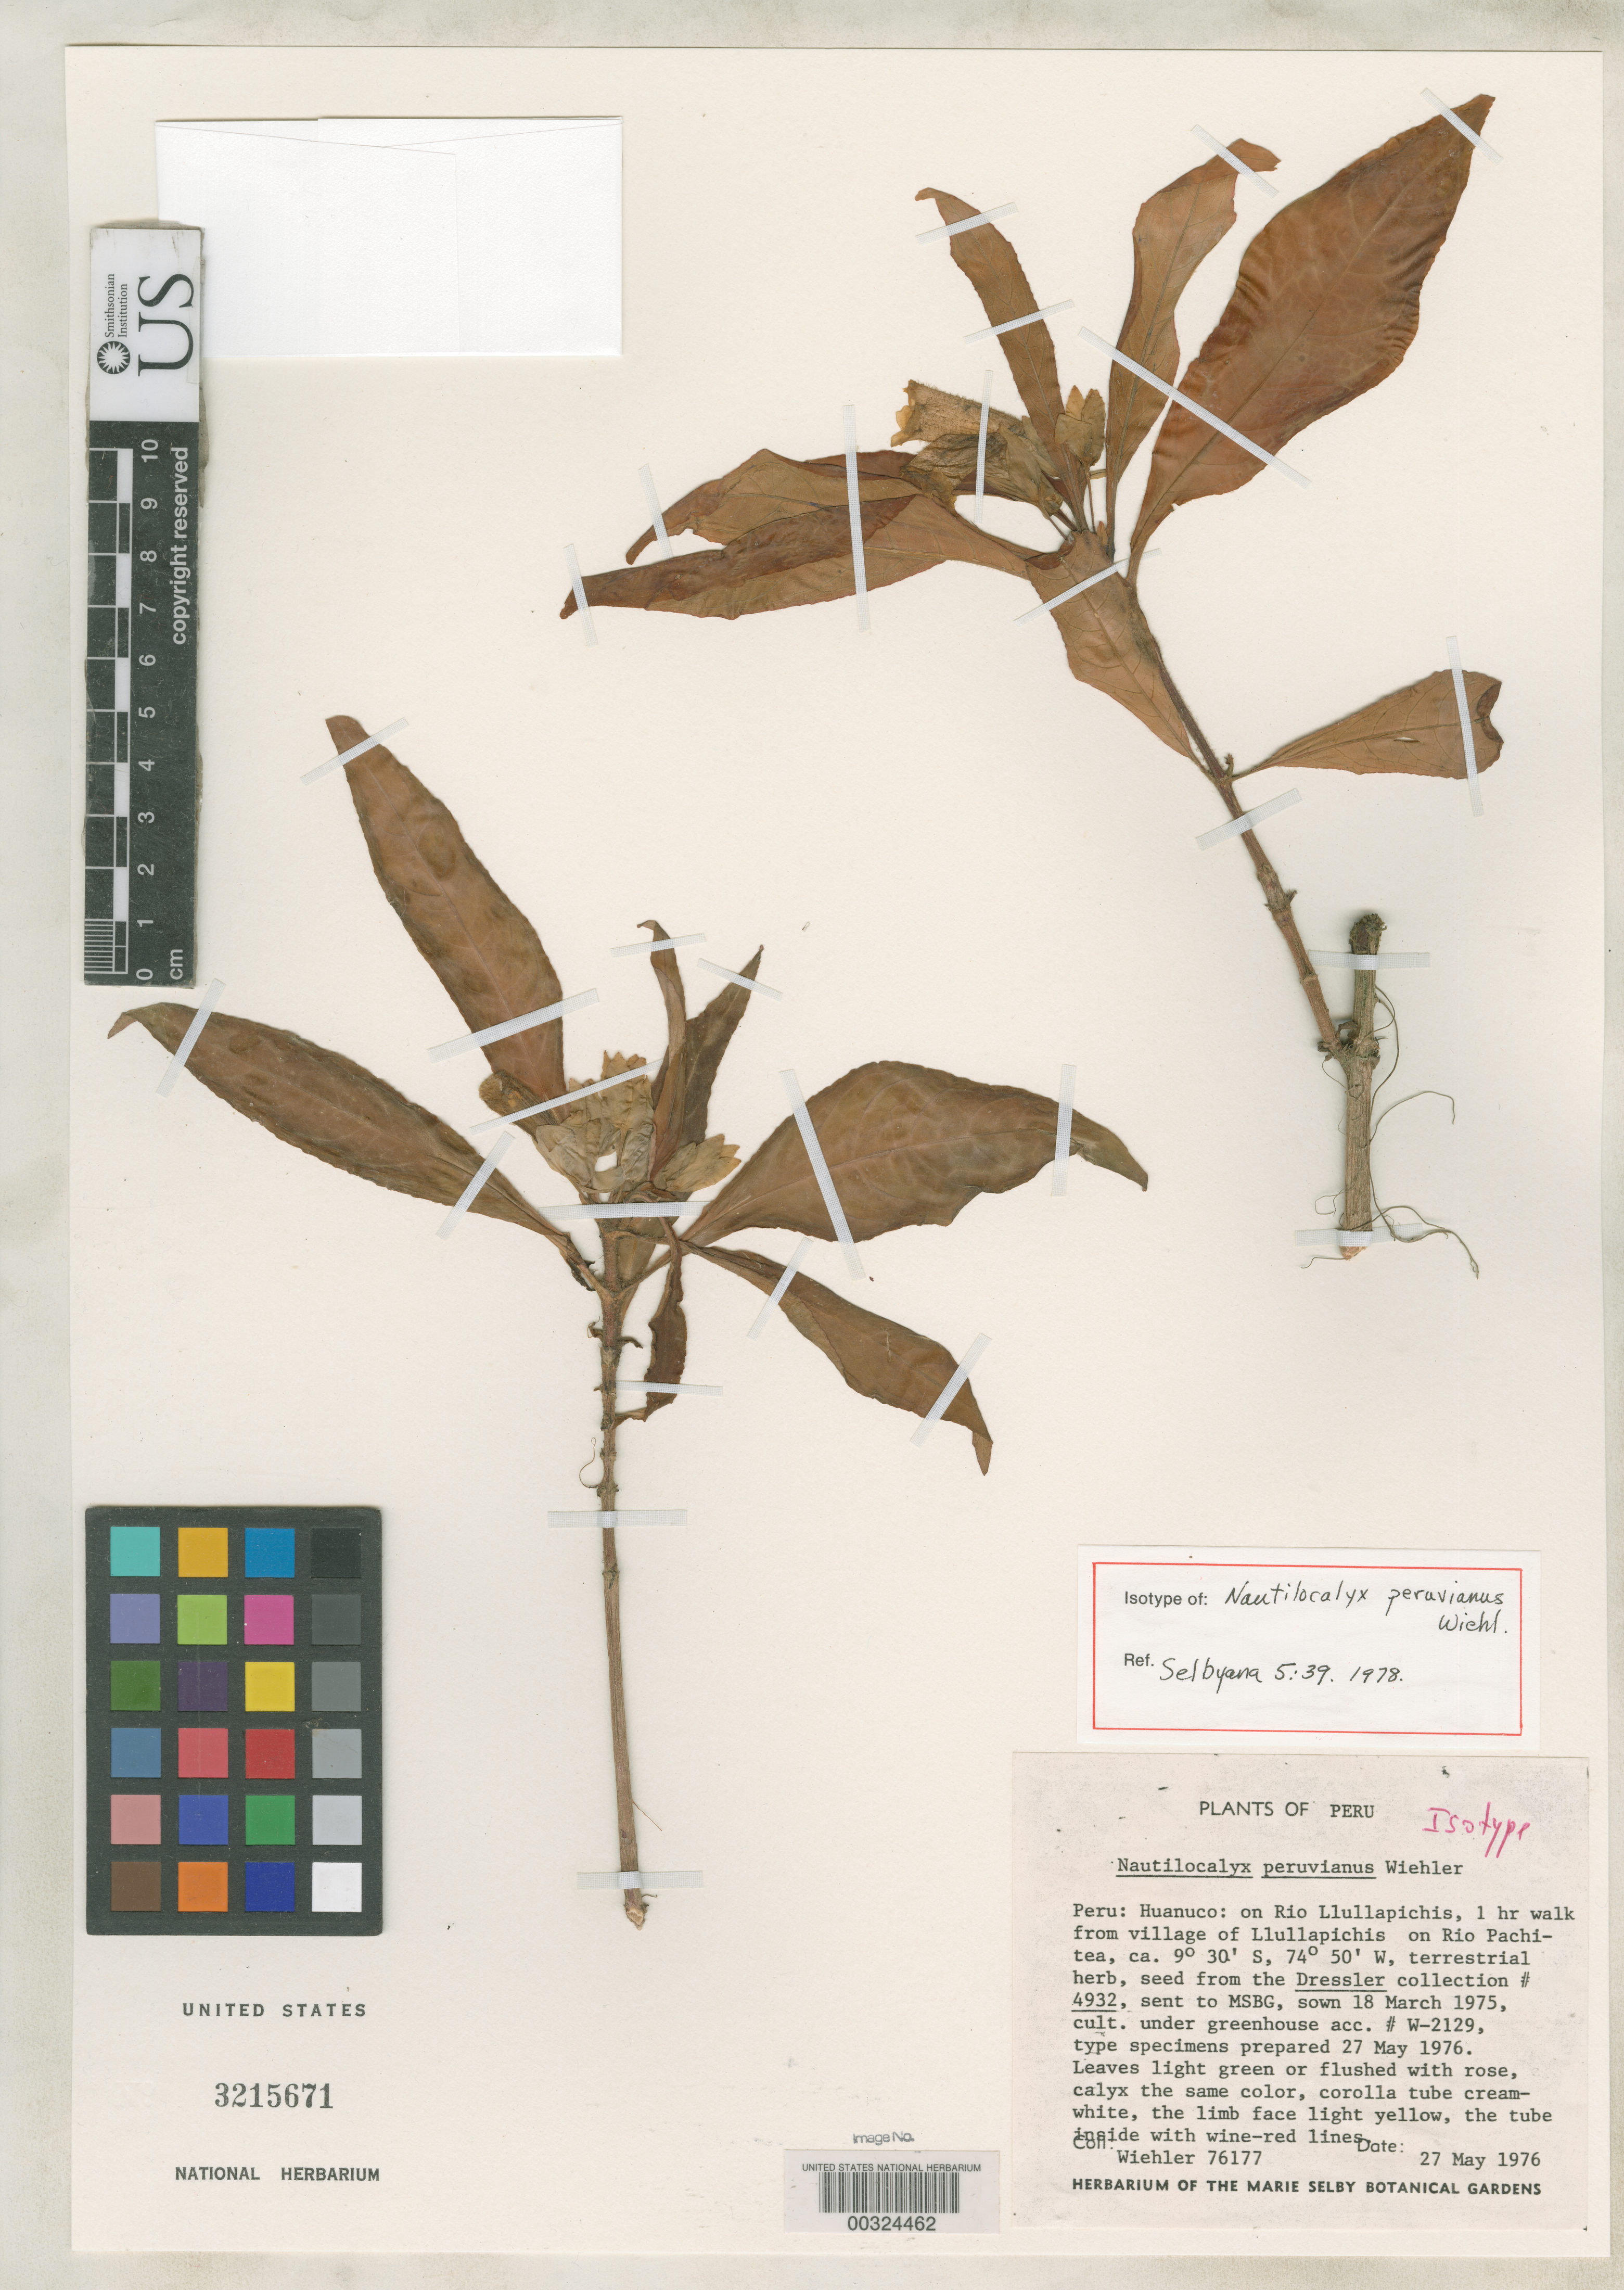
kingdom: Plantae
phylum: Tracheophyta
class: Magnoliopsida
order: Lamiales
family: Gesneriaceae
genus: Nautilocalyx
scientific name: Nautilocalyx peruvianus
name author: Wiehler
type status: Isotype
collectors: H. J. Wiehler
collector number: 76177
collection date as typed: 27 May 1976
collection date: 1976-05-27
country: Peru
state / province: Huánuco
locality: Río Llullapichis, 1 hour walk from village of Llullapichis on Río Pachitea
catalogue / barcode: US 3215671